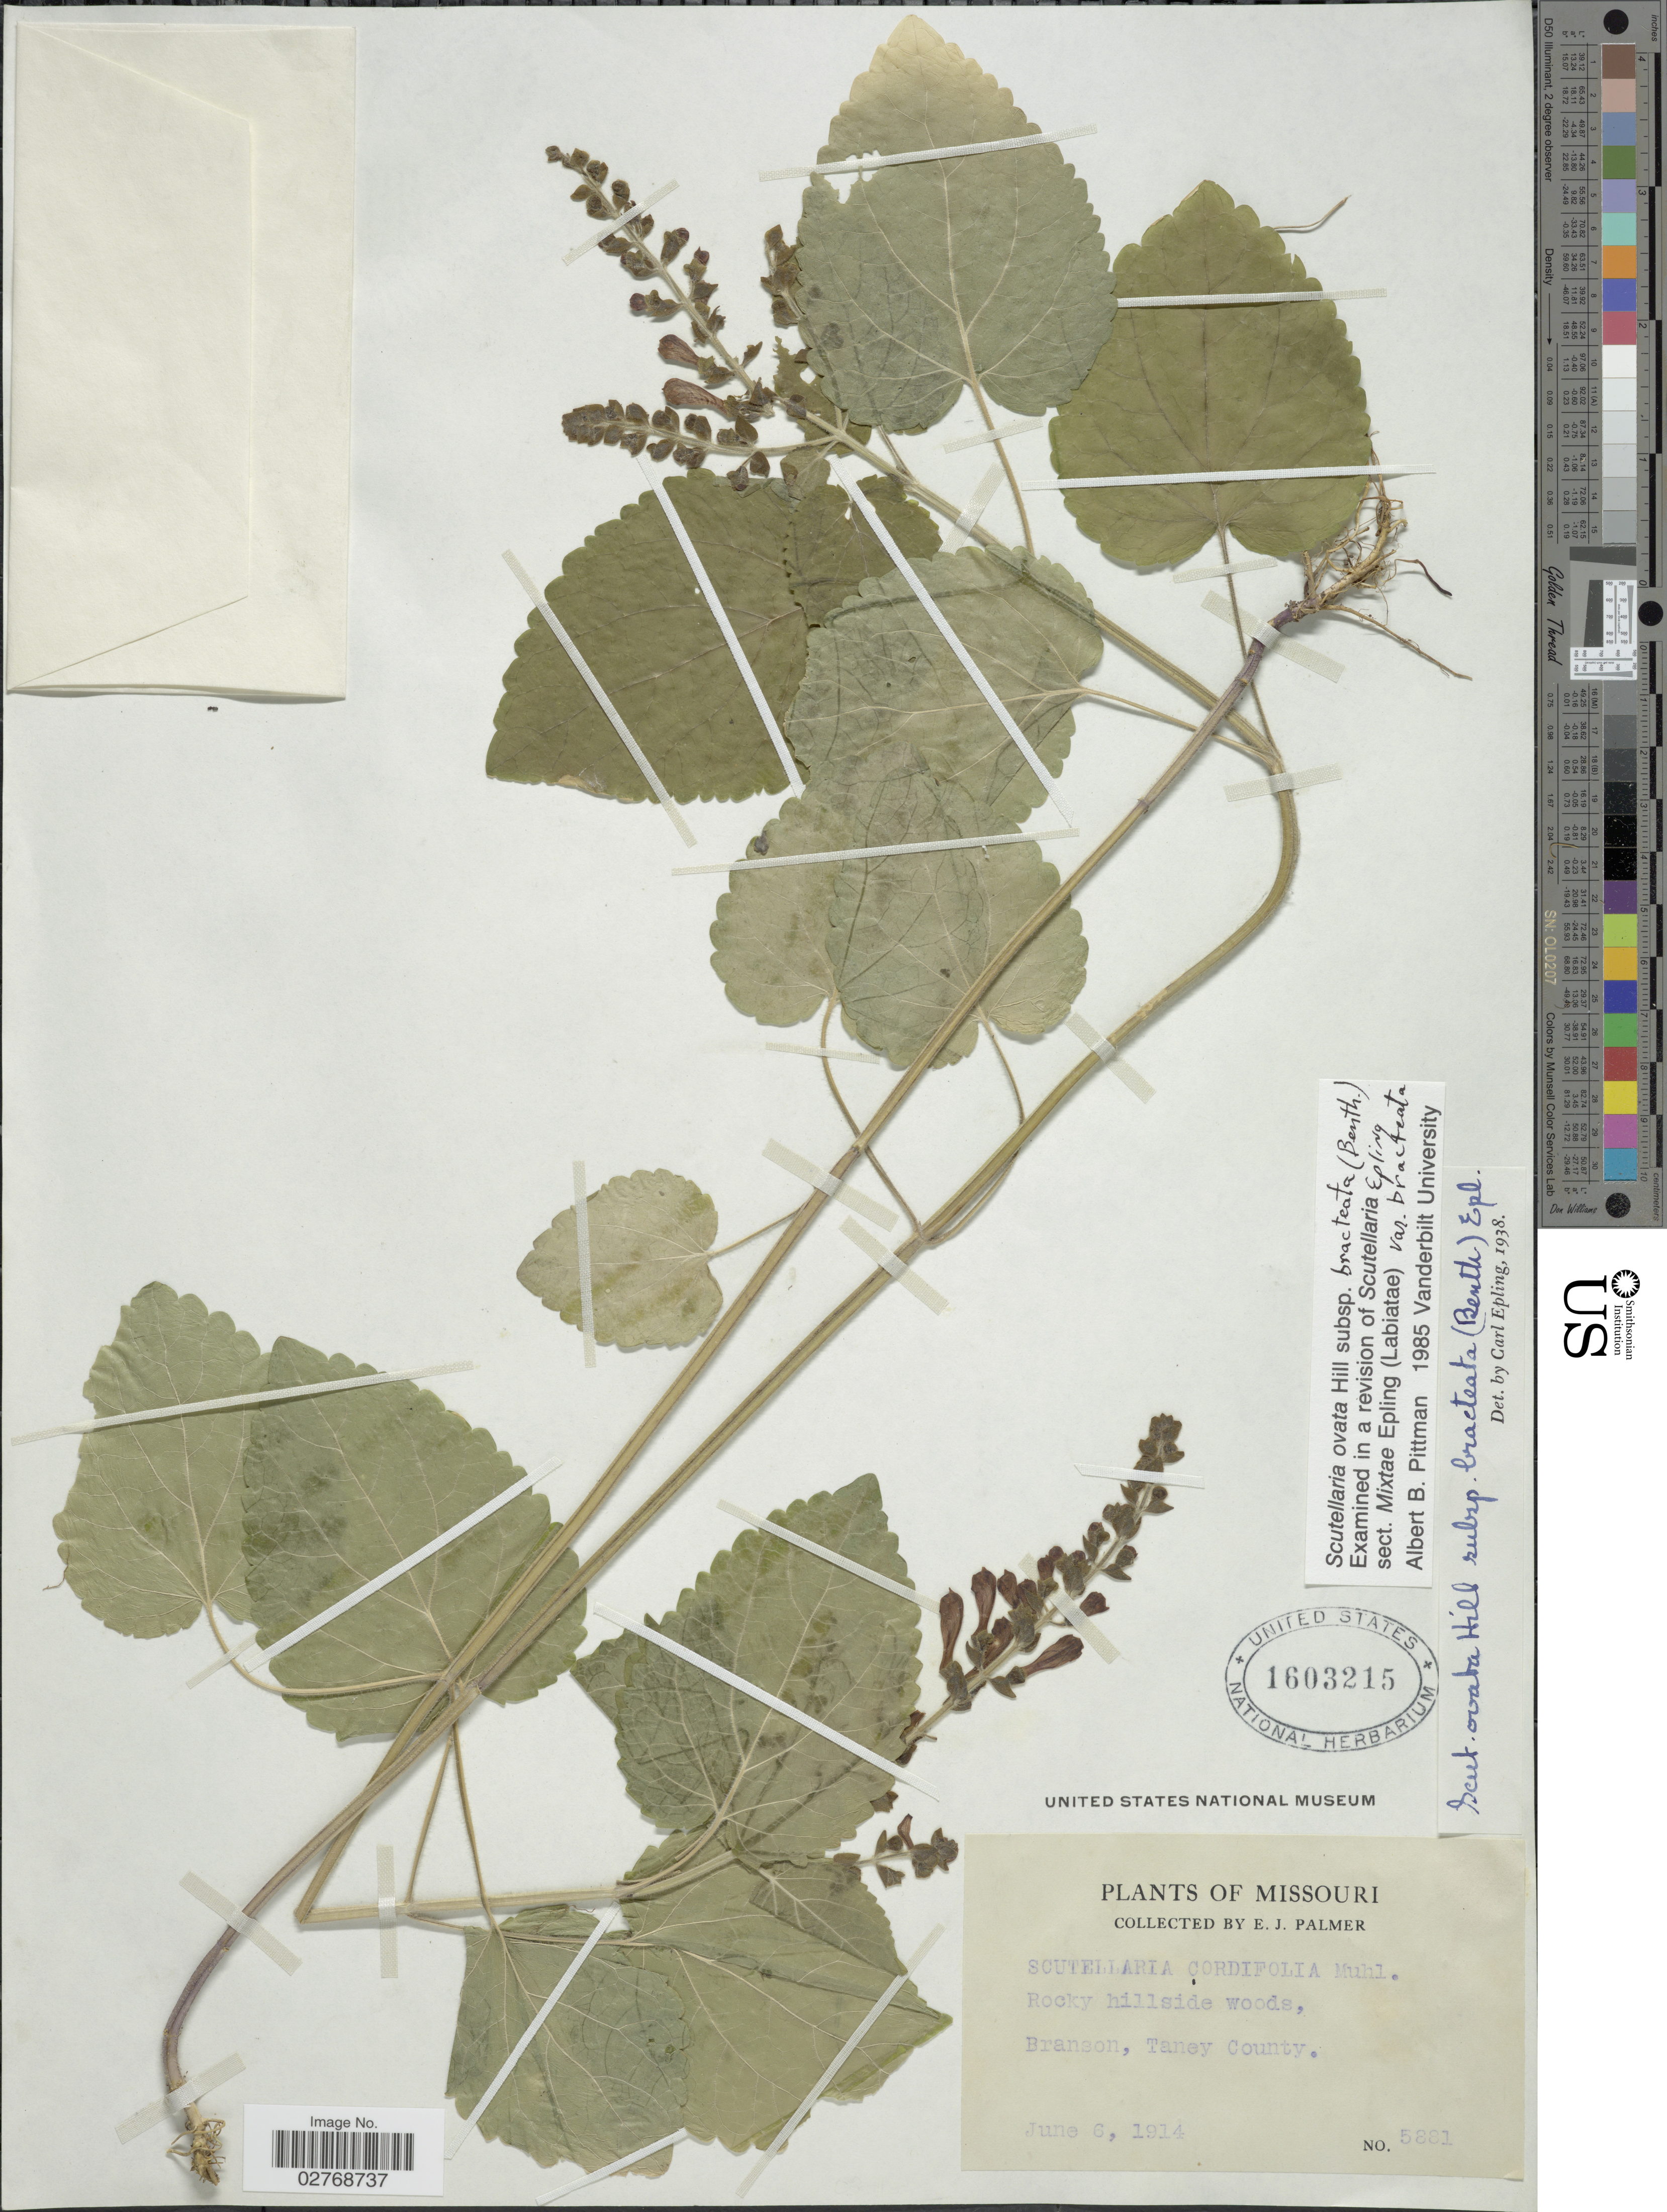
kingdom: Plantae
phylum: Tracheophyta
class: Magnoliopsida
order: Lamiales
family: Lamiaceae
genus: Scutellaria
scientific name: Scutellaria ovata subsp. bracteata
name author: (Benth.) Epling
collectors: E. J. Palmer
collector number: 5881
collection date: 1914-06-06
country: United States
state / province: Missouri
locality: Branson, Taney County.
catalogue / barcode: US 103215